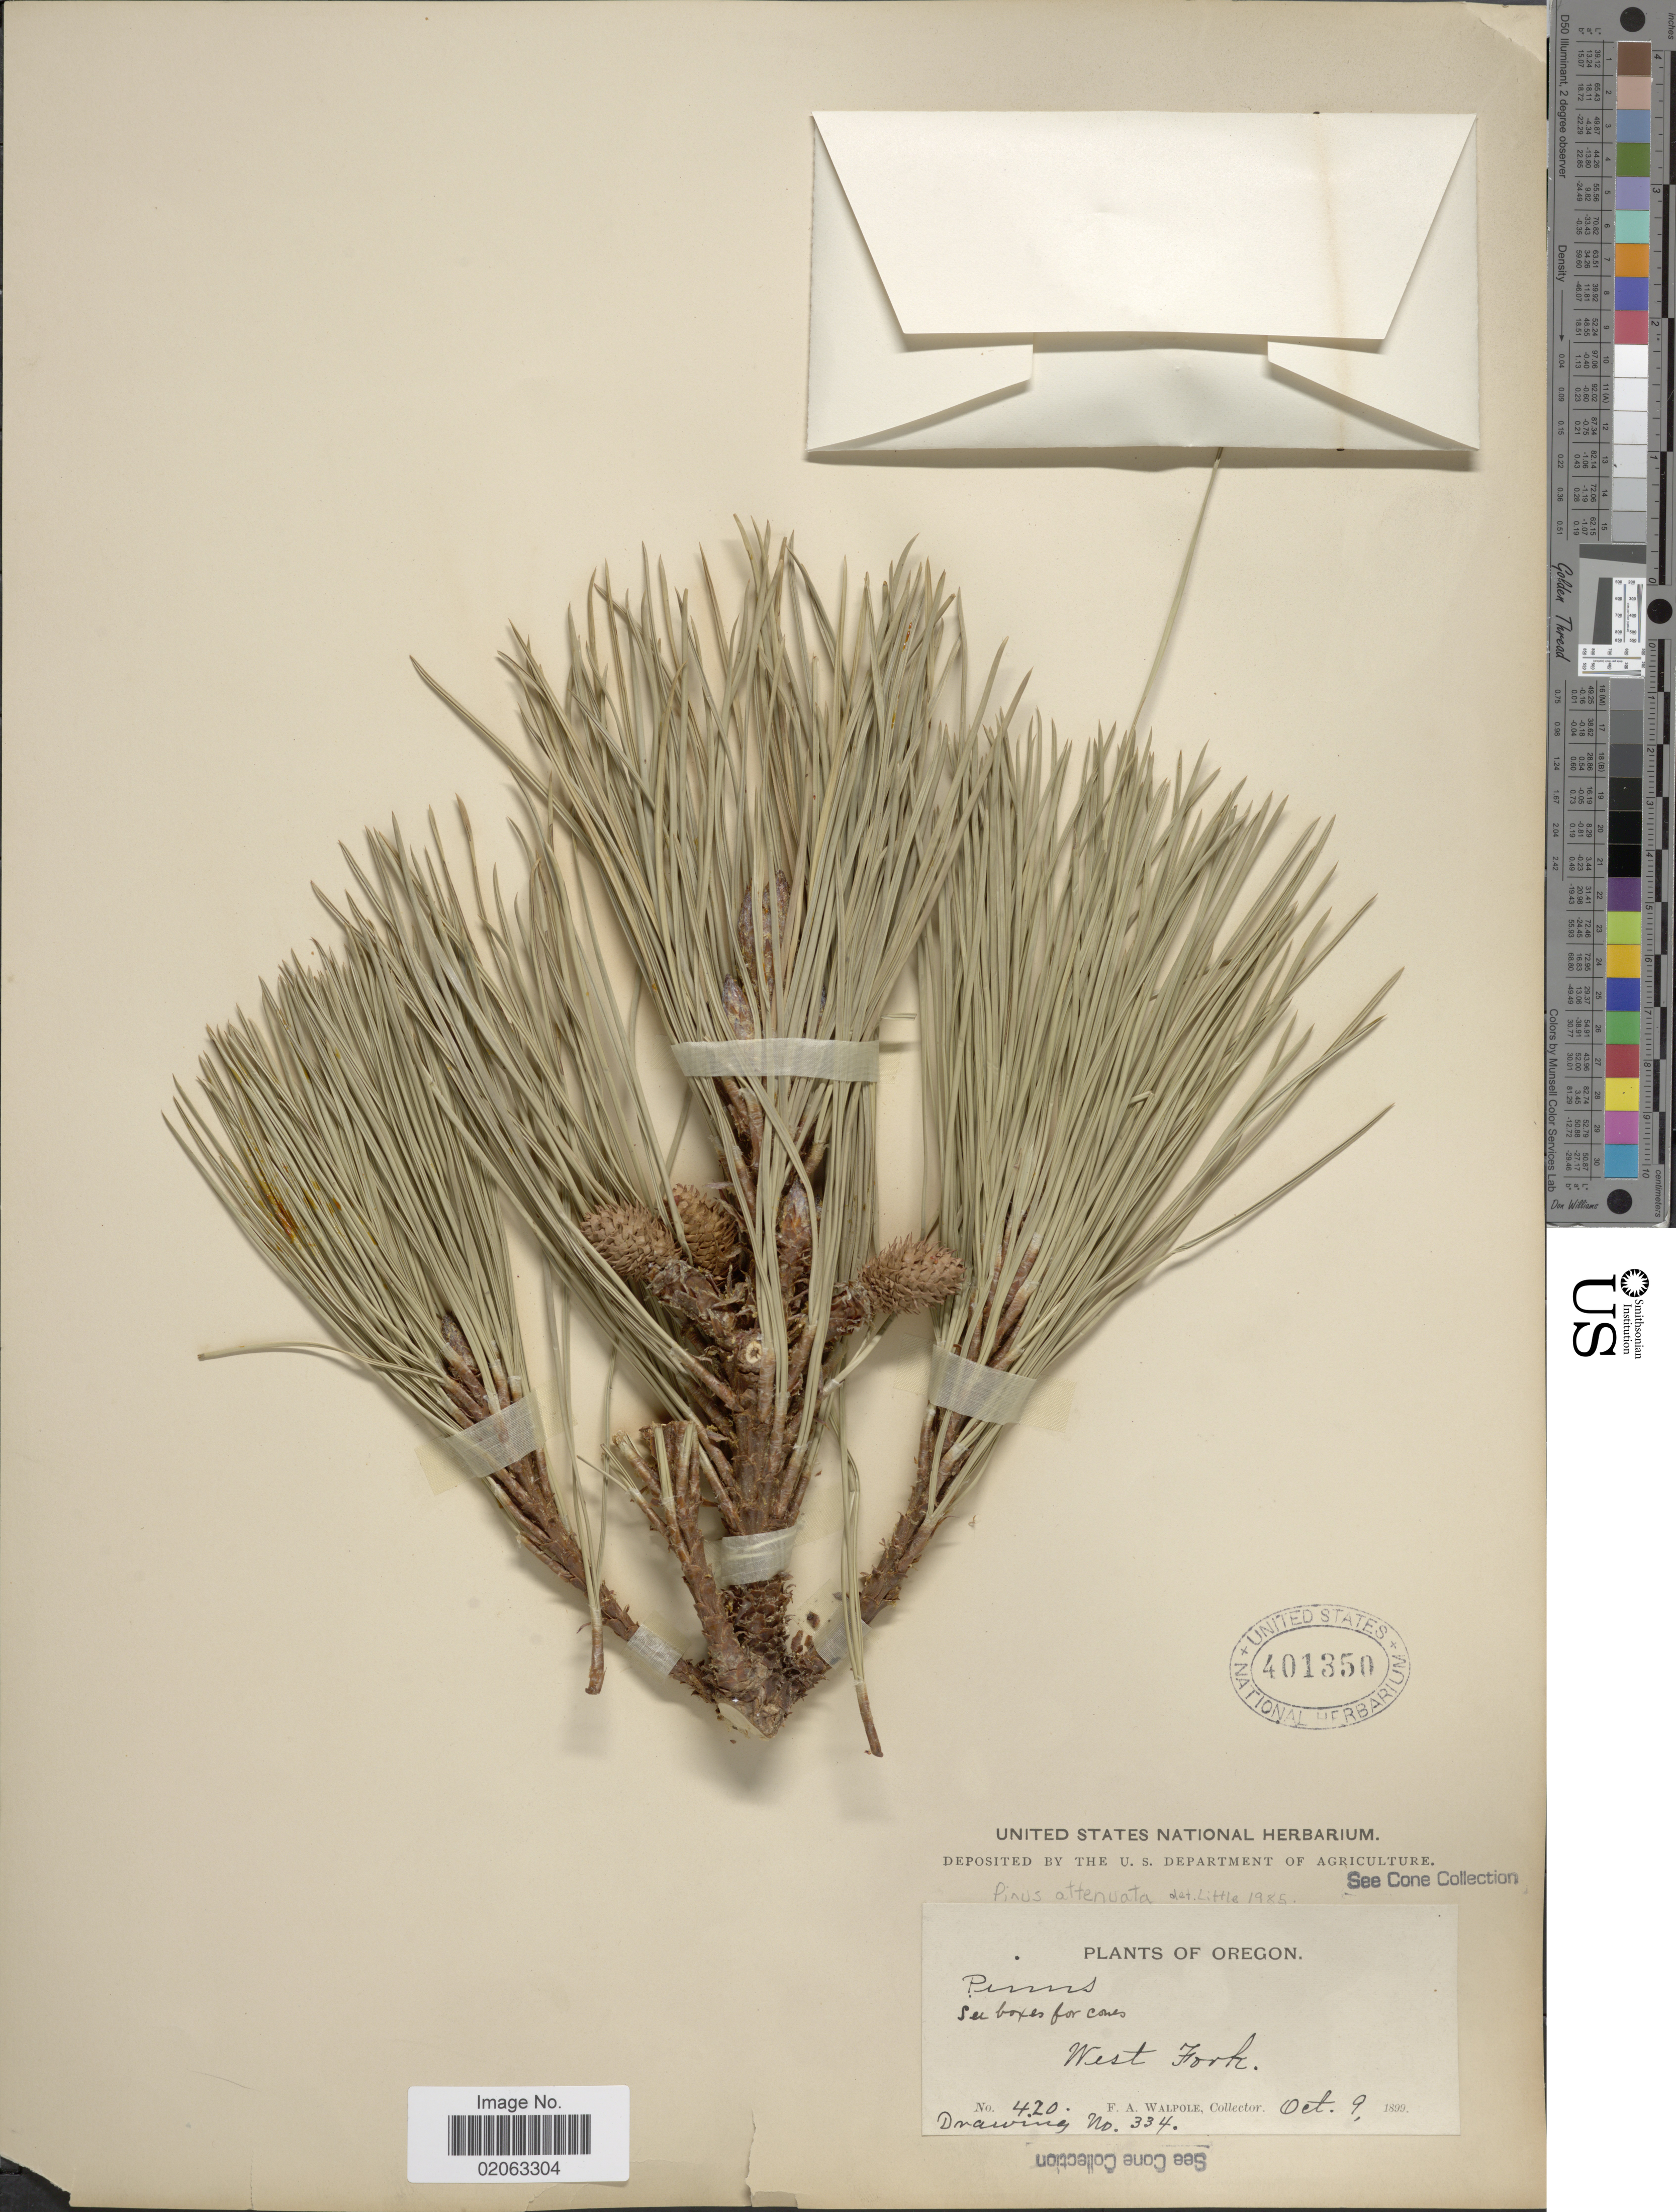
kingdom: Plantae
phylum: Tracheophyta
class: Pinopsida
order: Pinales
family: Pinaceae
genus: Pinus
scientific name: Pinus attenuata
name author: Lemmon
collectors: F. Walpole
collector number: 420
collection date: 1899-10-09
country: United States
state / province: Oregon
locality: West Fork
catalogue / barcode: US 401350